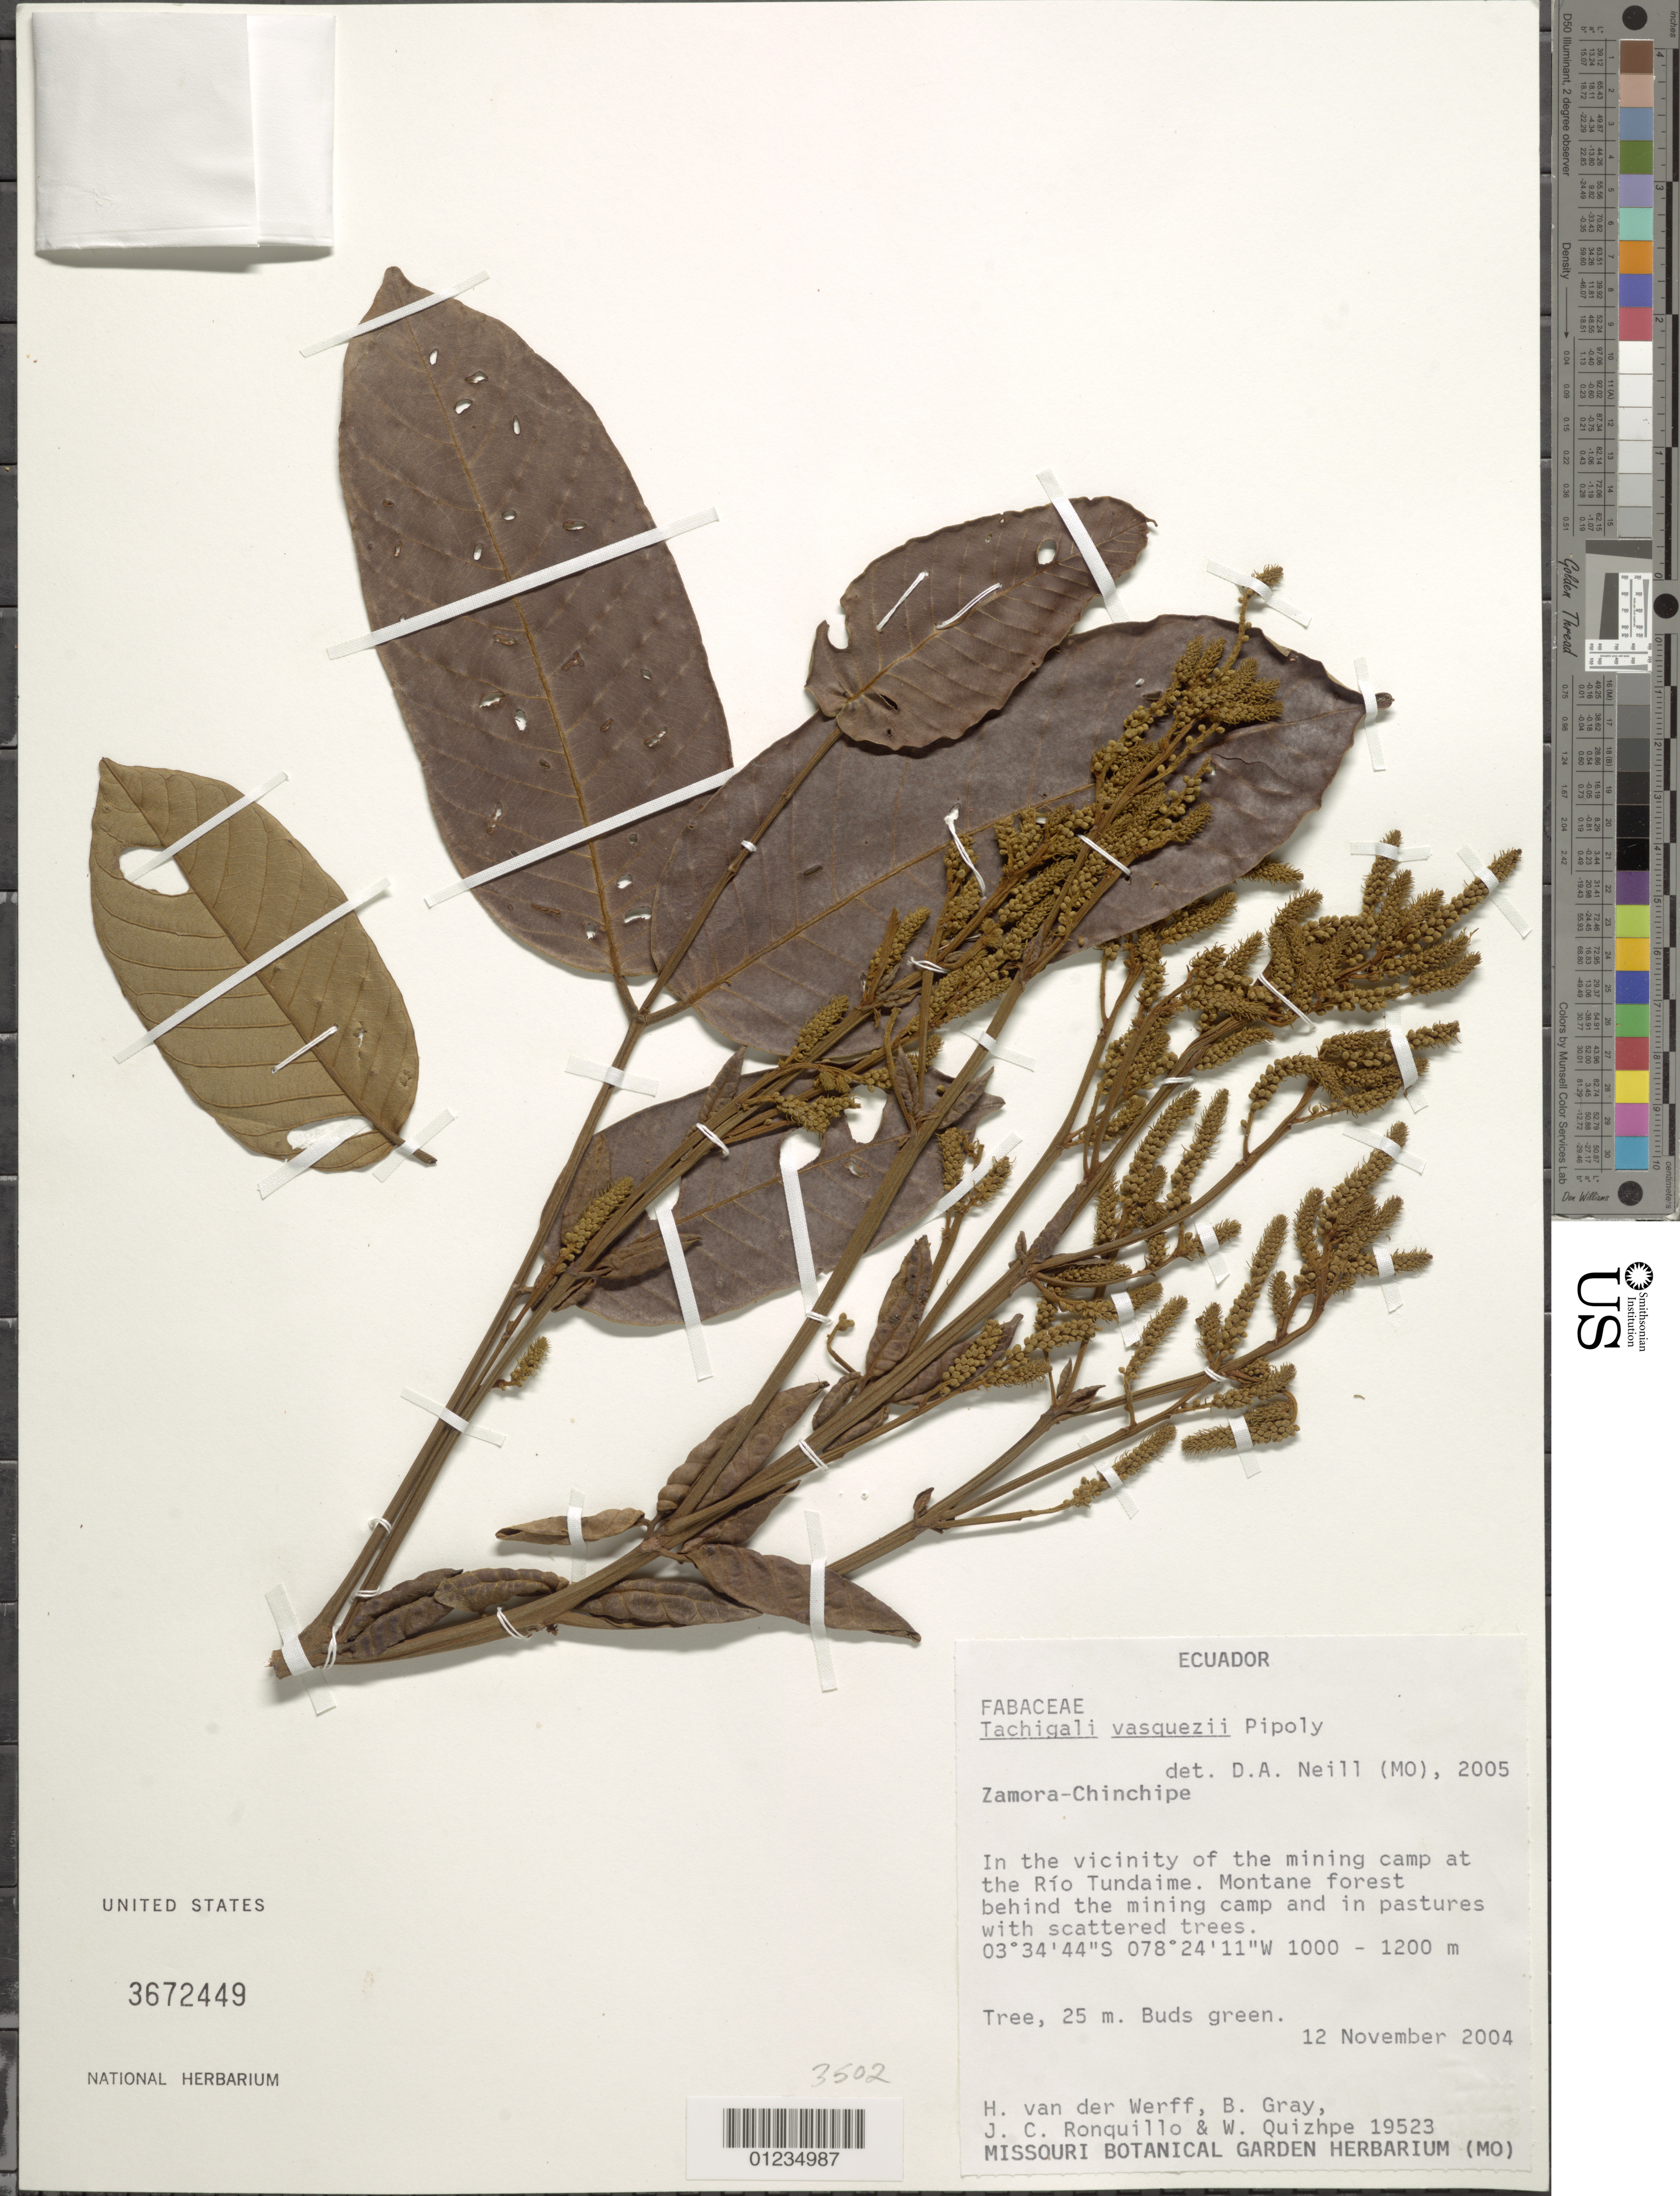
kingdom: Plantae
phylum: Tracheophyta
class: Magnoliopsida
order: Fabales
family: Fabaceae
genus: Tachigali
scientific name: Tachigali vasquezii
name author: Pipoly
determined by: Neill, David Alan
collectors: H. van der Werff, B. Gray, J. Ronquillo & W. Quizhpe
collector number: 19523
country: Ecuador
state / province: Zamora-Chinchipe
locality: Zamora-Chinchipe. In the vicinity of the mining camp at the Rio Tundaime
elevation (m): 1000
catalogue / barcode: US 3672449